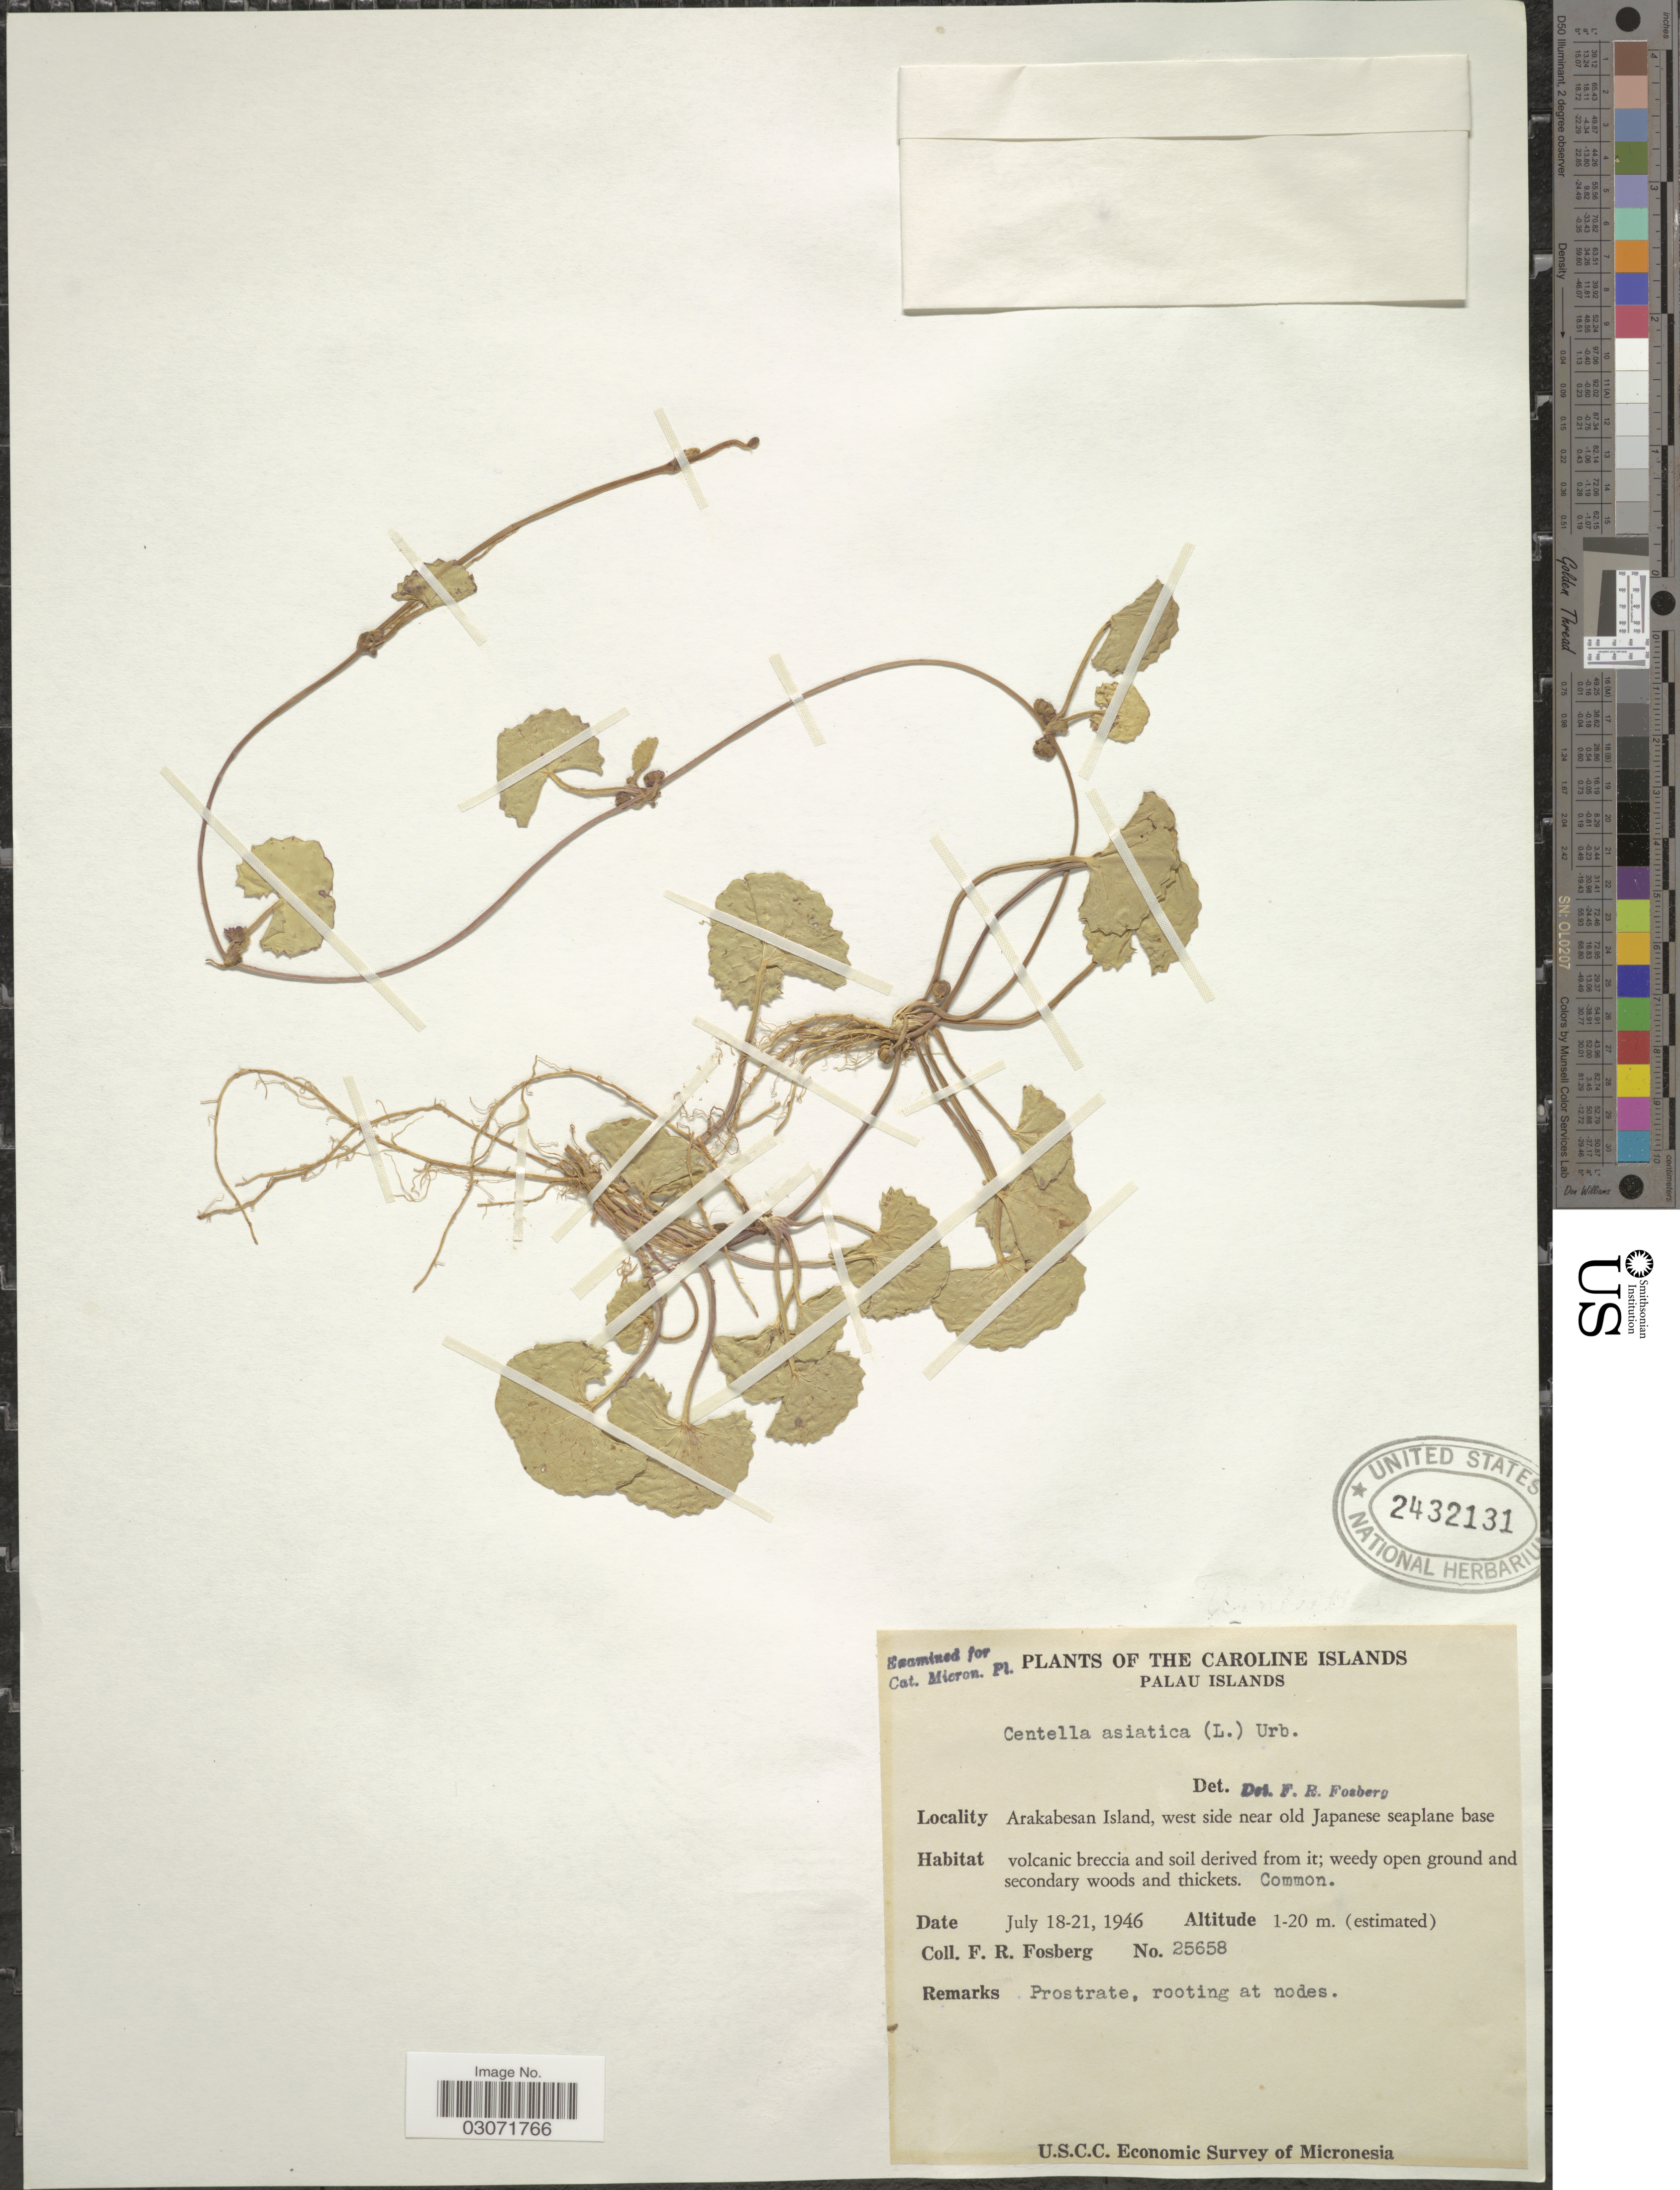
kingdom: Plantae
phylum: Tracheophyta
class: Magnoliopsida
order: Apiales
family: Apiaceae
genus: Centella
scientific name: Centella asiatica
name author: (L.) Urb.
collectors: F. R. Fosberg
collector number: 25658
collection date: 1946-07-18/1946-07-21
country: Palau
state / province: Koror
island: Ngerekebesang [Arakabesan]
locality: The Caroline Islands. Palau Islands. Arakabesan Island, west side near old Japanese seaplane base.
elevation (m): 1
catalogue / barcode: US 2432131